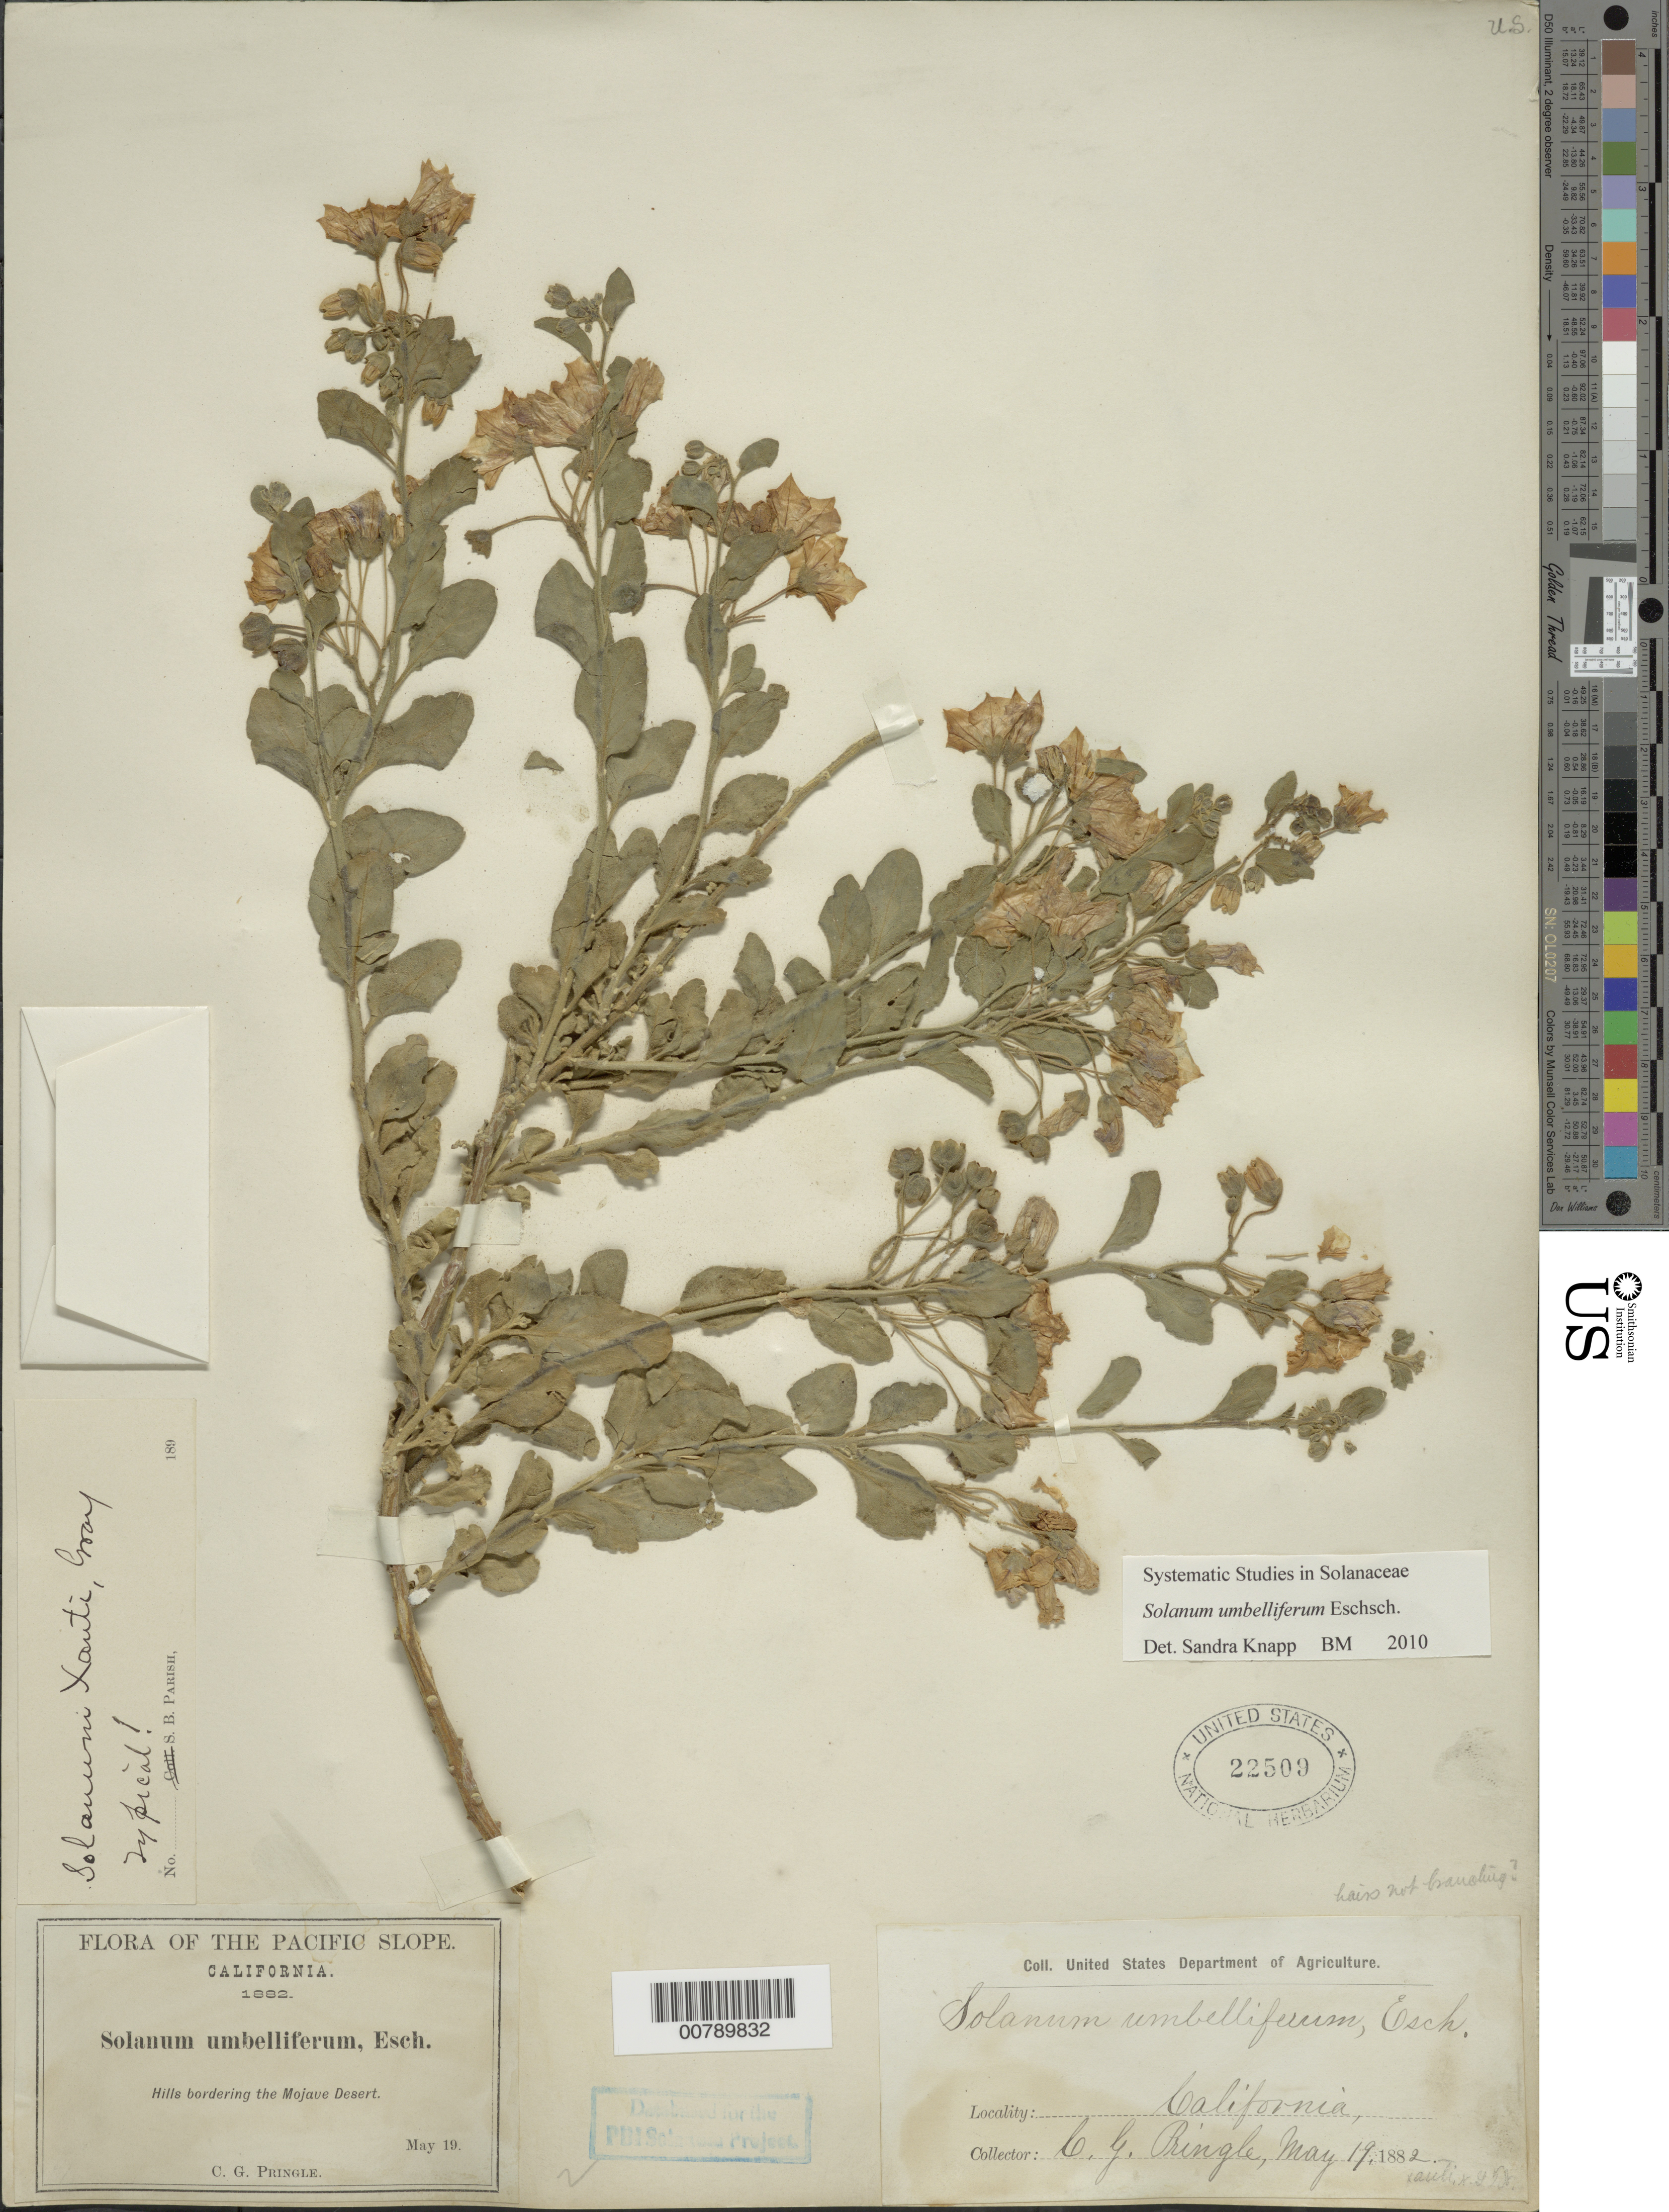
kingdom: Plantae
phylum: Tracheophyta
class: Magnoliopsida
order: Solanales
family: Solanaceae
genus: Solanum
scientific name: Solanum umbelliferum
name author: Eschsch.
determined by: Knapp, S. D.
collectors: C. G. Pringle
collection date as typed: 19 May 1882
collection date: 1882-05-19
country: United States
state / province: California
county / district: San Bernardino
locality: hills bordering the Mojave Desert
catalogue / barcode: US 22509